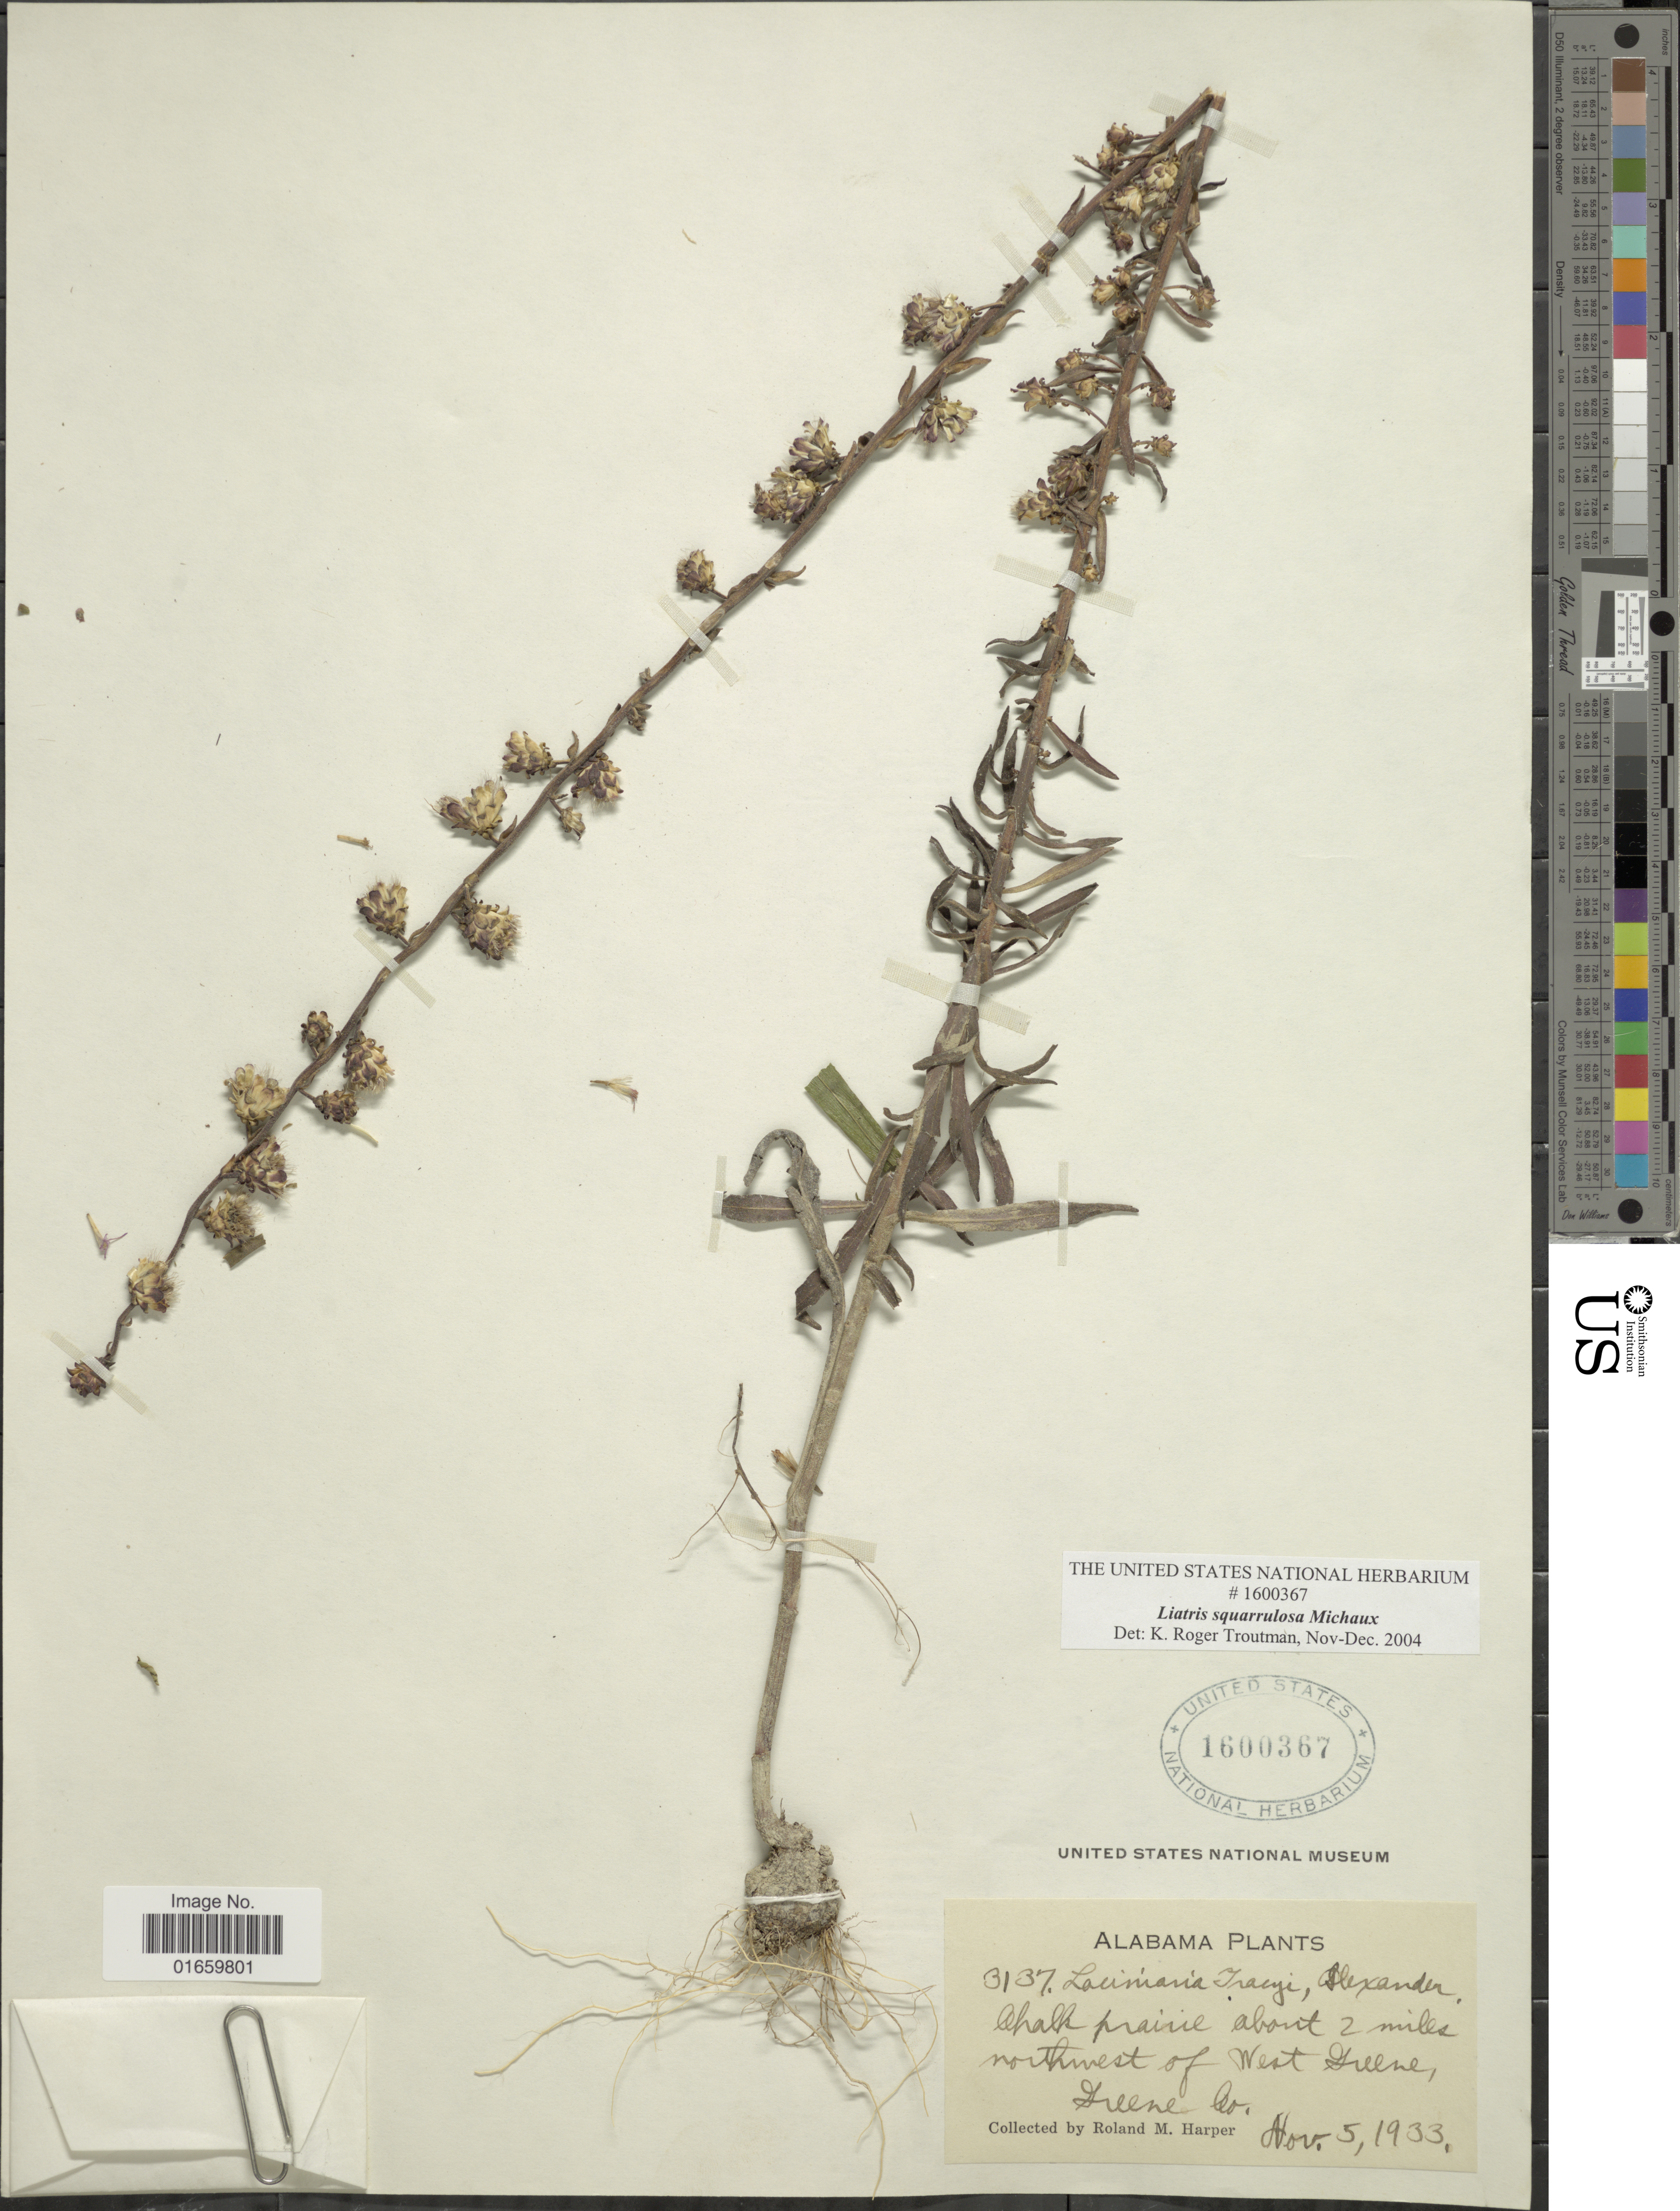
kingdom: Plantae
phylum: Tracheophyta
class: Magnoliopsida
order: Asterales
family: Asteraceae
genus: Liatris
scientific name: Liatris squarrulosa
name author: Michx.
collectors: R. M. Harper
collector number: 3137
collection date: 1933-11-05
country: United States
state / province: Alabama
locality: About 2 miles northwest of west Greene, Greene Co.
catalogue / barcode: US 1600367